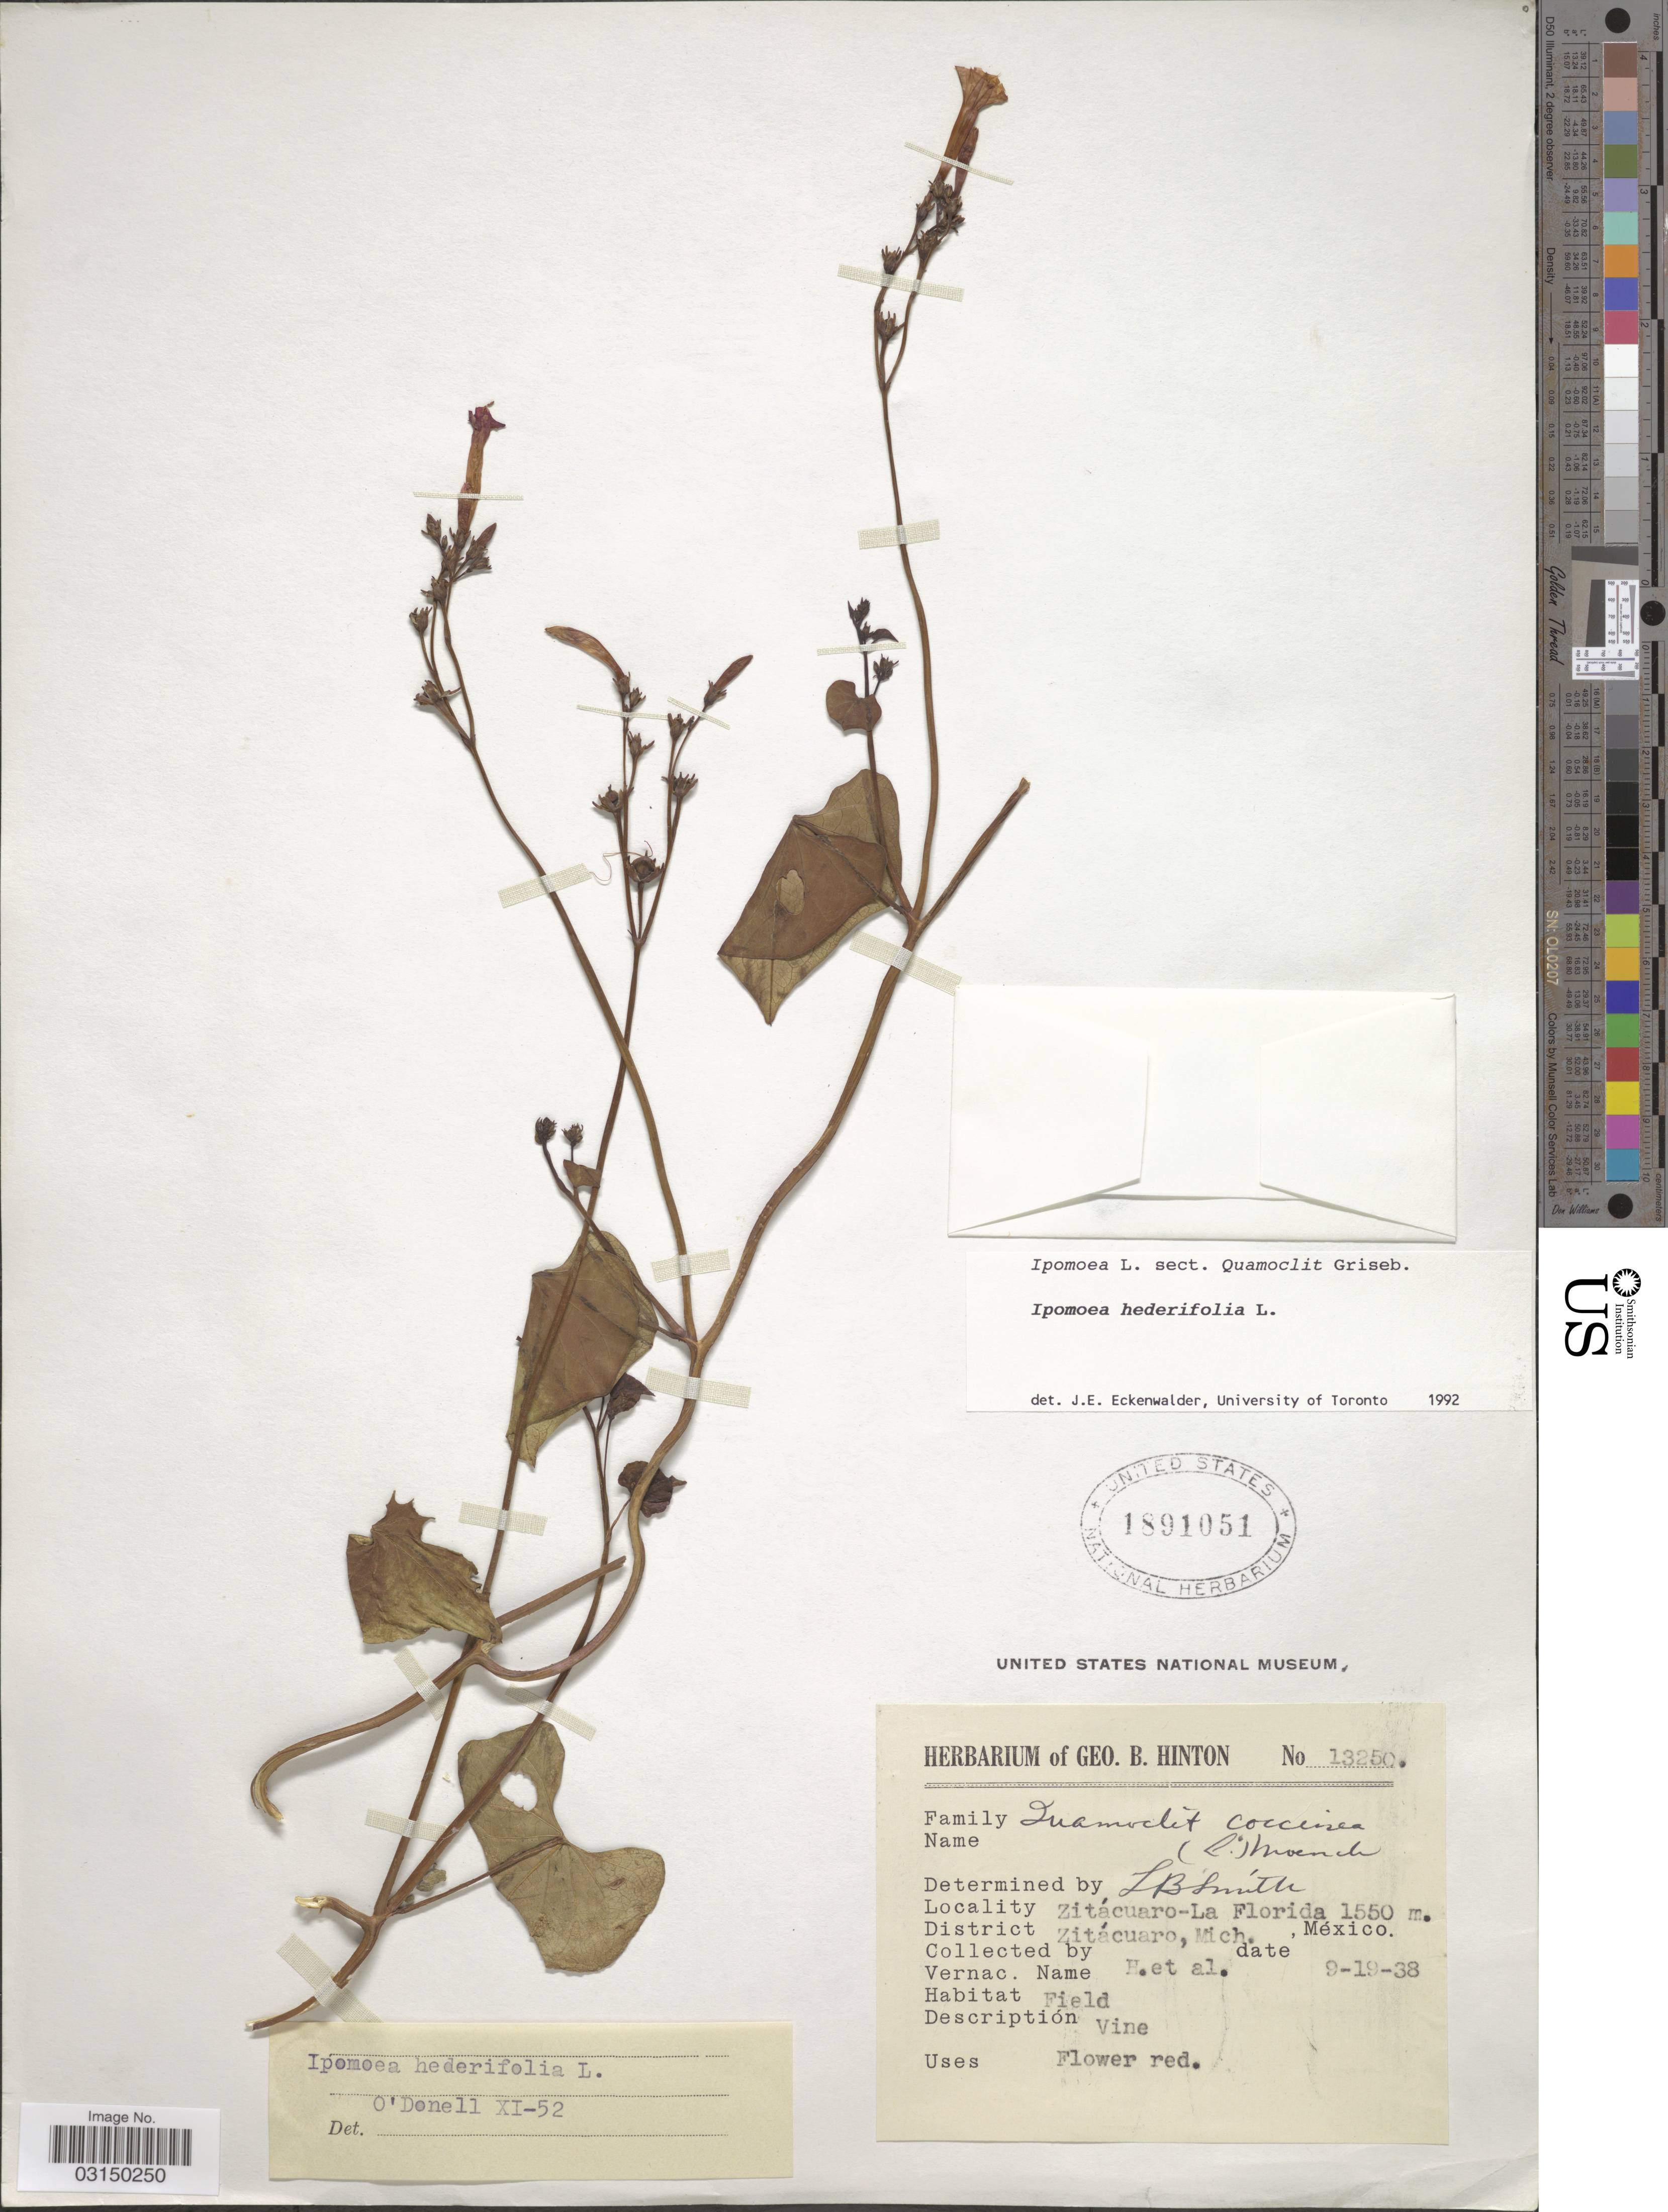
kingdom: Plantae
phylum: Tracheophyta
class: Magnoliopsida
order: Solanales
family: Convolvulaceae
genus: Ipomoea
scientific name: Ipomoea hederifolia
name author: L.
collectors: G. B. Hinton & et al.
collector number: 13250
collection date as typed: Transcribed d/m/y: 19/9/38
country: Mexico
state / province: Michoacán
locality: Zitácuaro-La Florida. District Zitácuaro, Mich.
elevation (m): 1550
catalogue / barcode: US 1891051